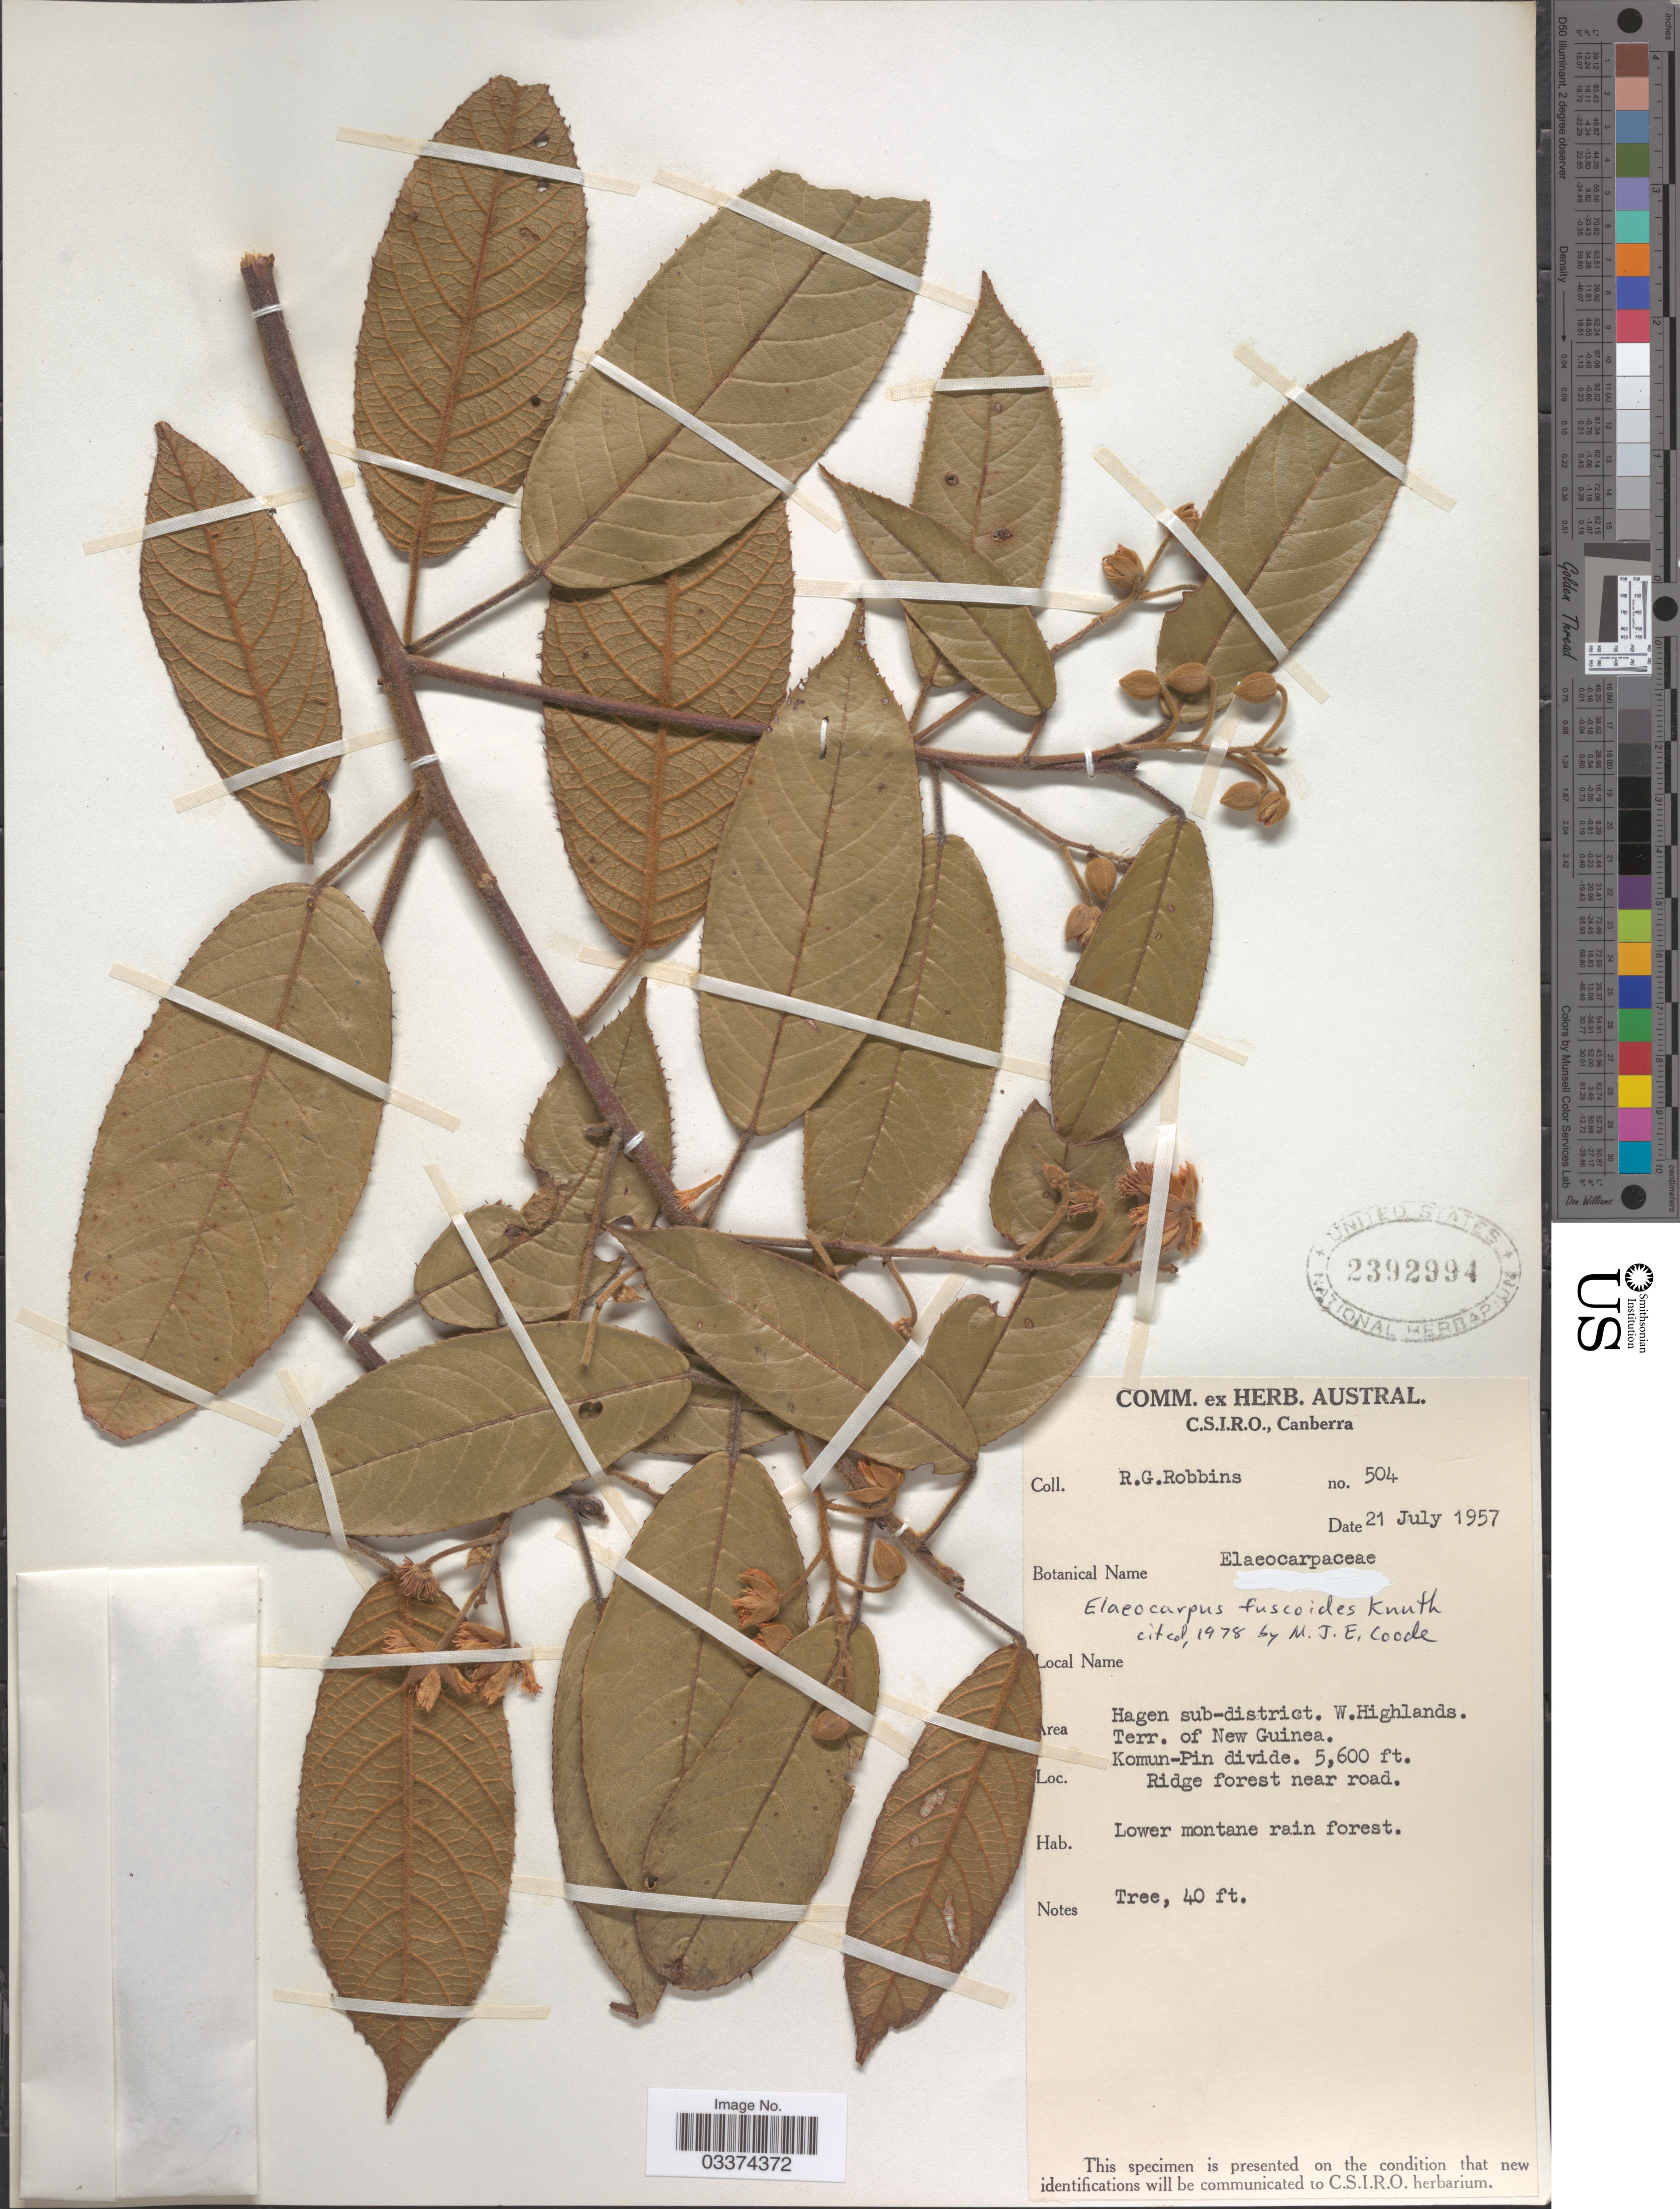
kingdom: Plantae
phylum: Tracheophyta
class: Magnoliopsida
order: Oxalidales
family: Elaeocarpaceae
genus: Elaeocarpus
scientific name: Elaeocarpus fuscoides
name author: R. Knuth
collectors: R. Robbins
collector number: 504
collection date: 1957-07-21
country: Papua New Guinea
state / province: Western Highlands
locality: Hagen sub-district, W. Highlands. Terr. of New Guinea, Komun-Pin divide.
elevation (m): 1707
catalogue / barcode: US 2392994